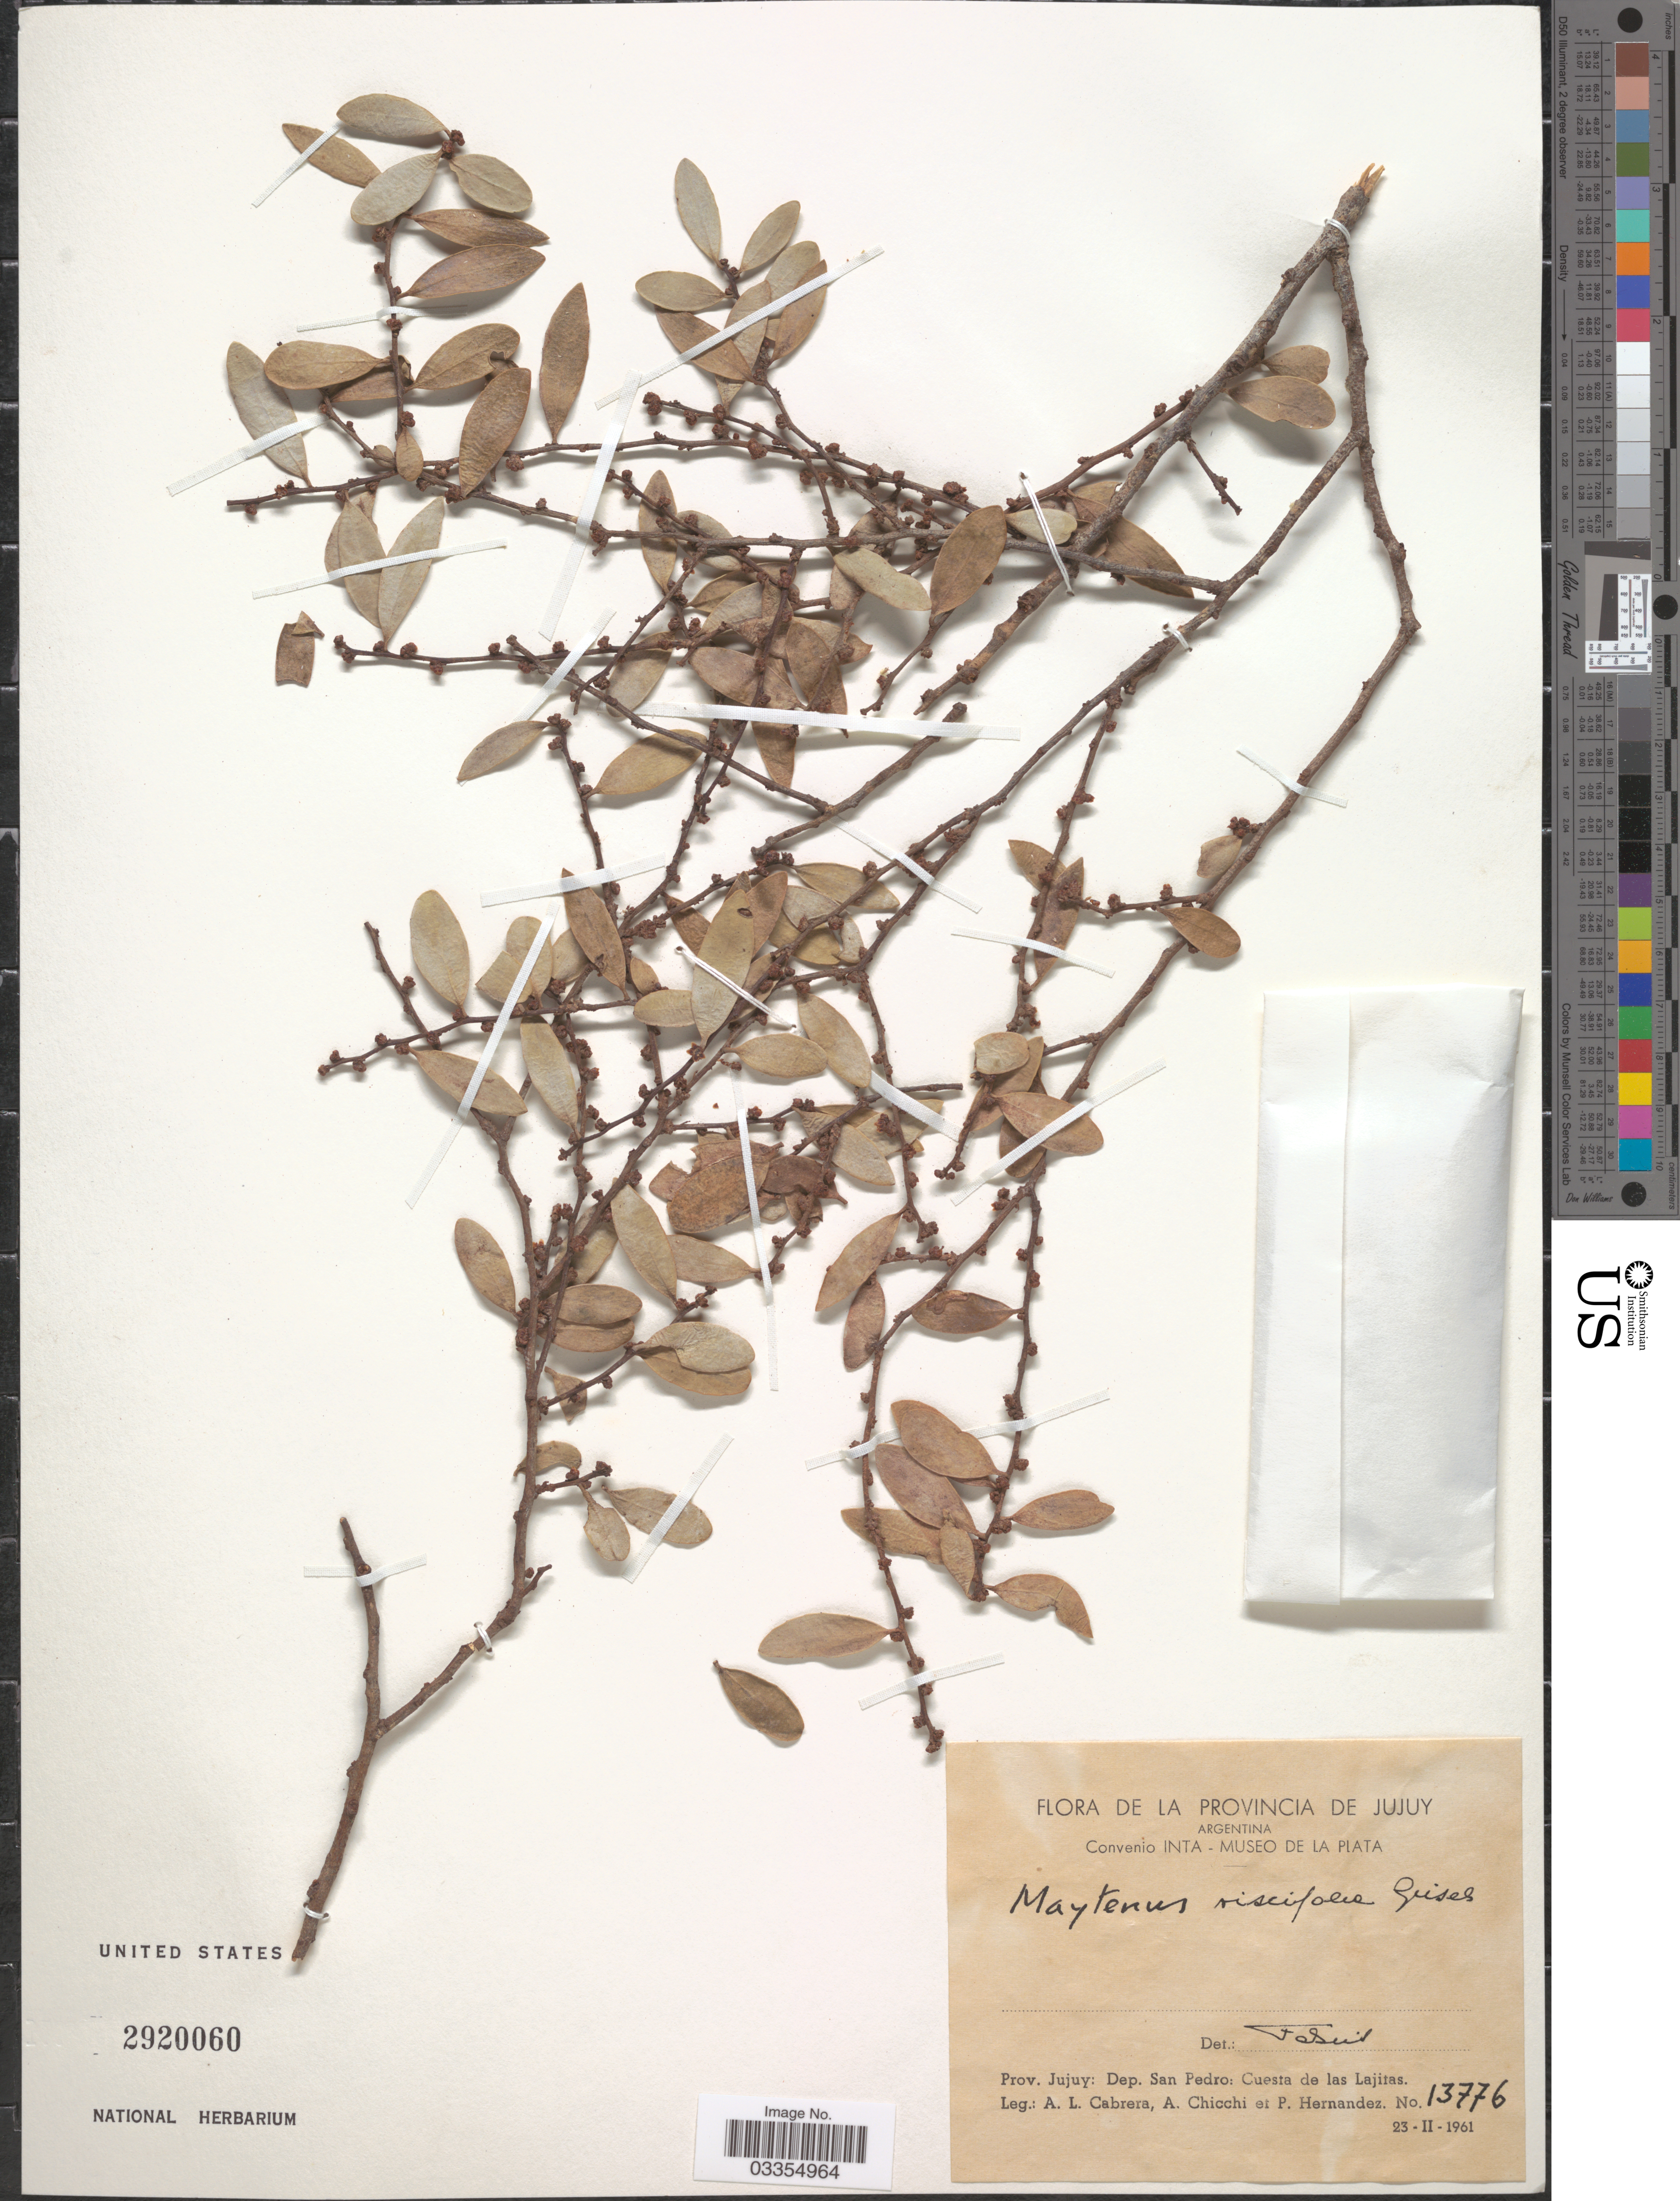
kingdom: Plantae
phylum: Tracheophyta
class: Magnoliopsida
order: Celastrales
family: Celastraceae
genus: Tricerma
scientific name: Tricerma viscifolium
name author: (Griseb.) Lundell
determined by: Strong, Mark T., (BOT), Smithsonian Institution - National Museum of Natural History (UNITED STATES)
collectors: A. L. Cabrera, A. Chicchi & P. Hernandez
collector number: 13776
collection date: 1961-02-23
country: Argentina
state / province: Jujuy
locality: Dep. San Pedro: Cuesta de las Lajitas.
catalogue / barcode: US 2920060